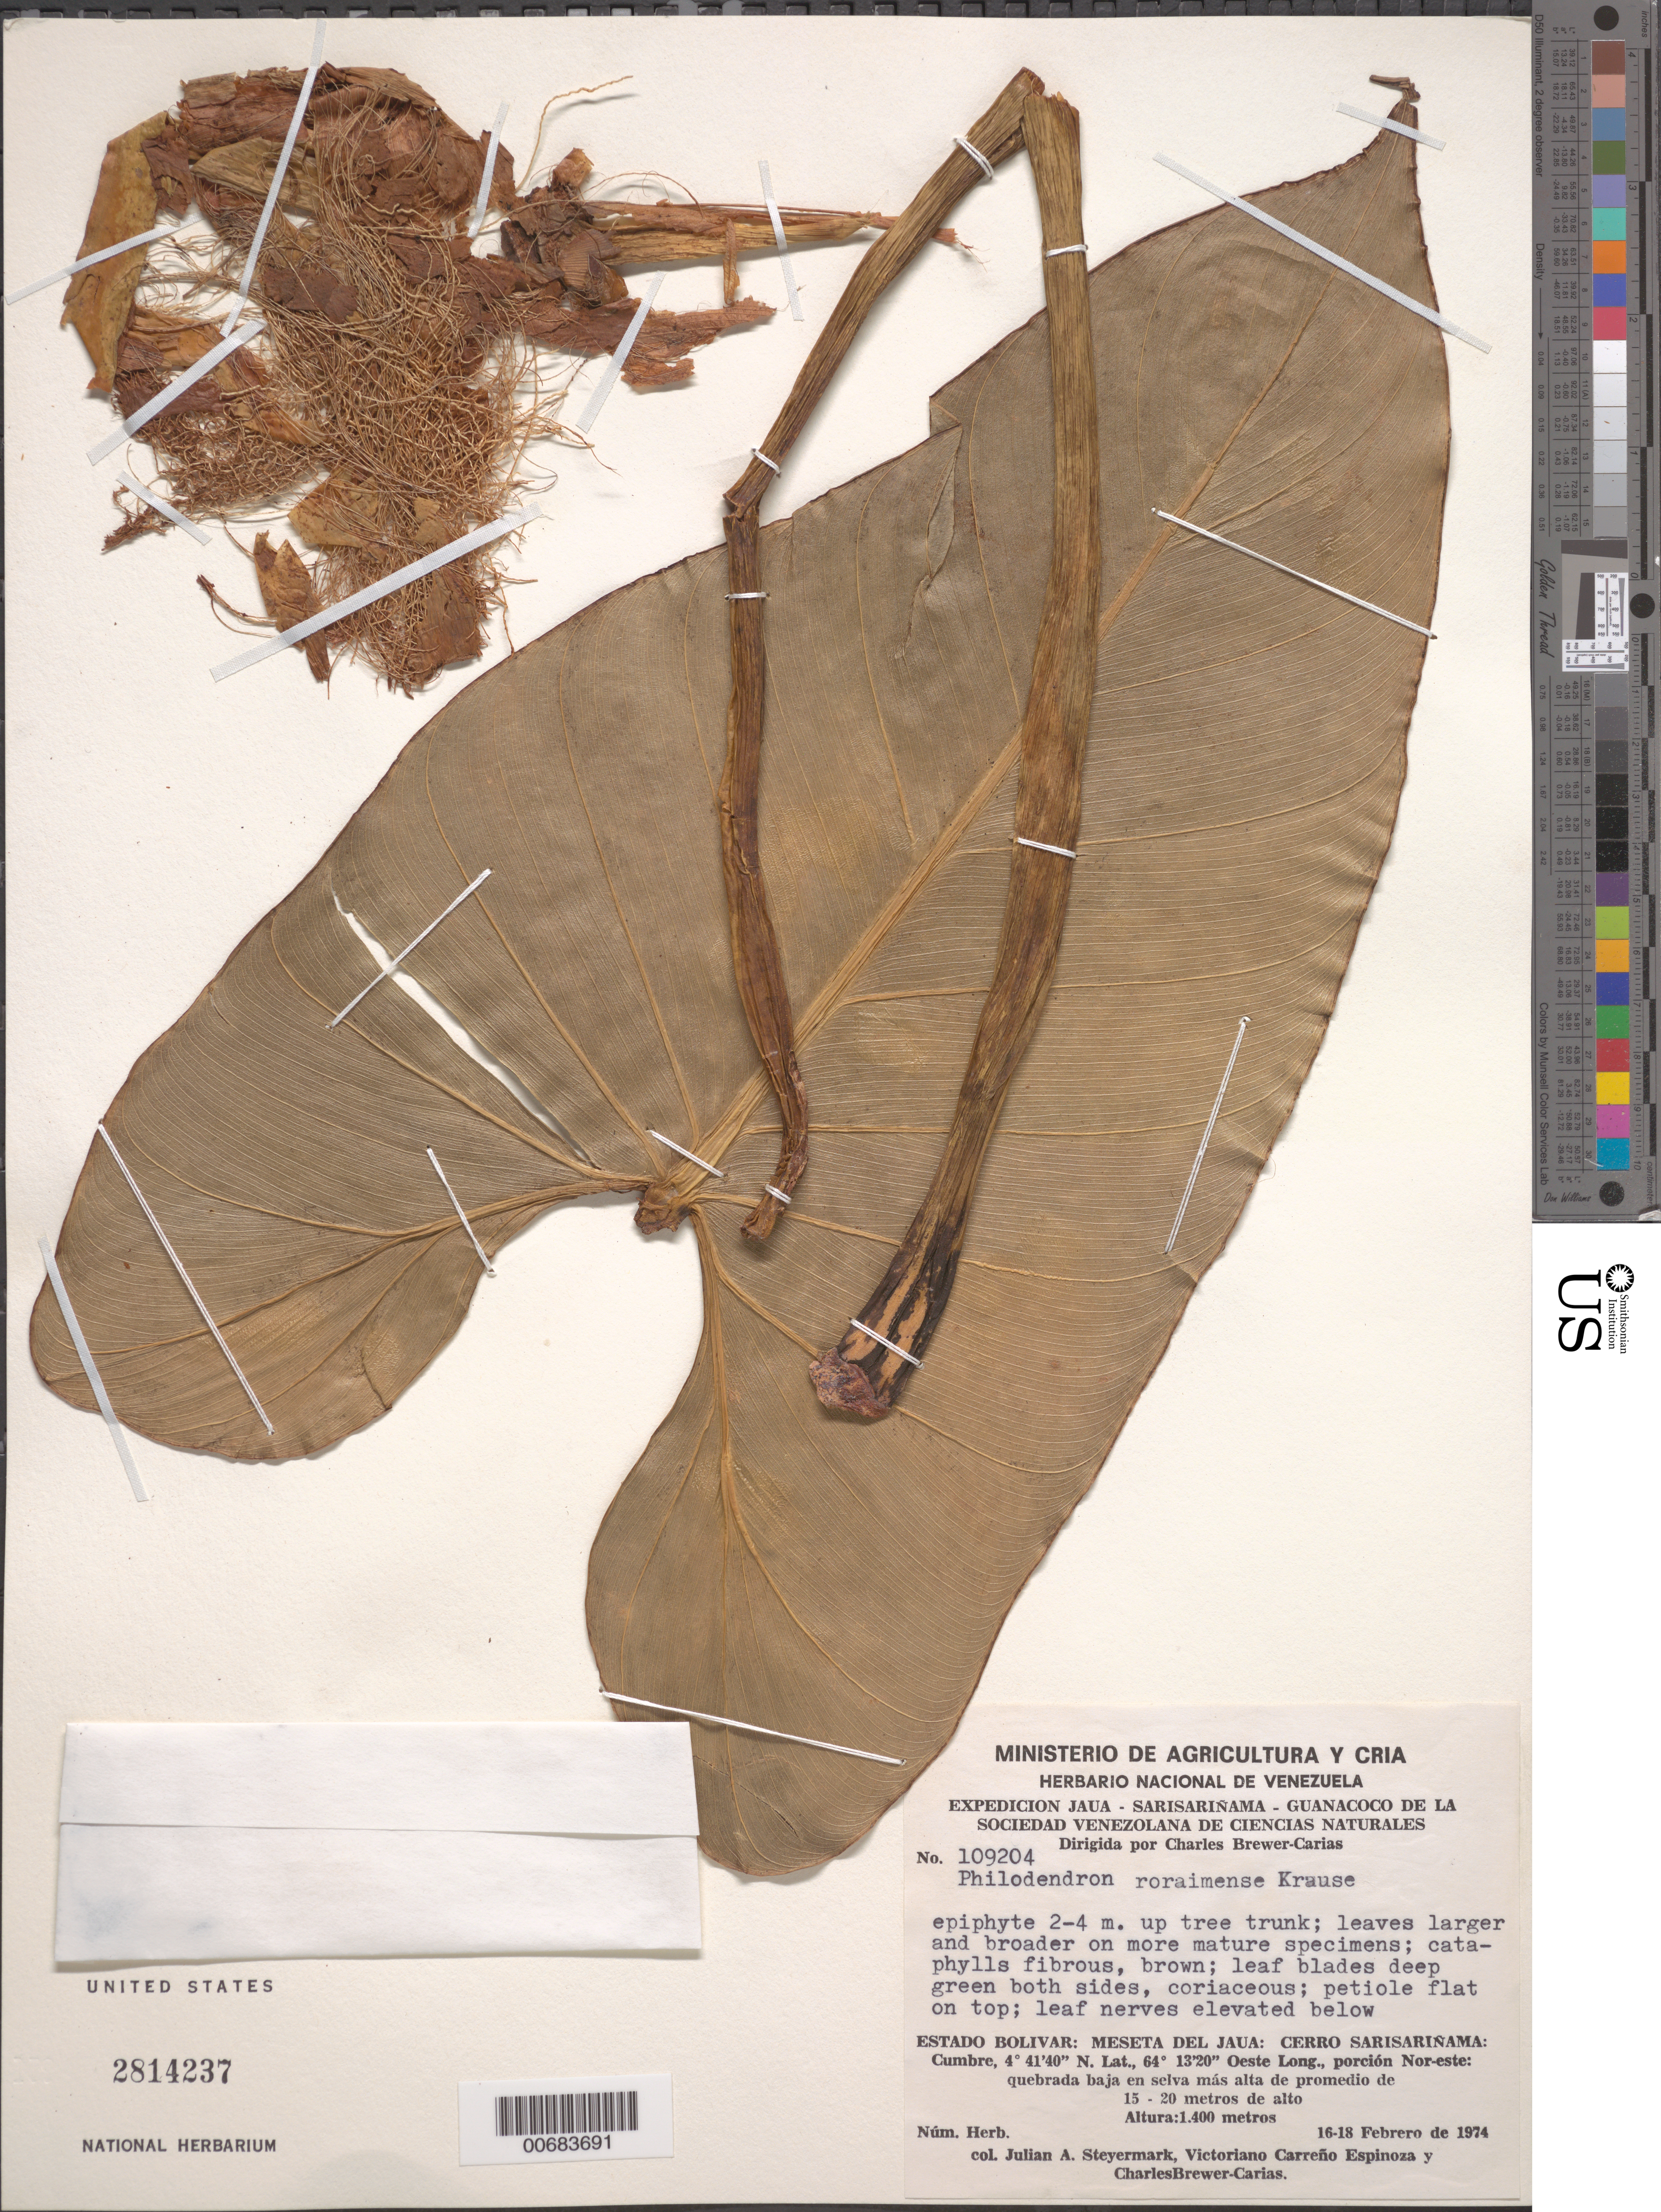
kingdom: Plantae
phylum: Tracheophyta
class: Liliopsida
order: Alismatales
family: Araceae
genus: Philodendron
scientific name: Philodendron roraimae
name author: K. Krause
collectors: J. Steyermark, V. Carreño E. & C. Brewer-Carias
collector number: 109204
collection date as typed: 16-Feb-74 to 18-Feb-74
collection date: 1974-02-16/1974-02-18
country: Venezuela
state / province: Bolívar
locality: Meseta del Jaua: Cerro Sarisariñama, summit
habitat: NE part of summit, formation of forest, dwarf trees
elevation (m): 1410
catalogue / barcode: US 2814237